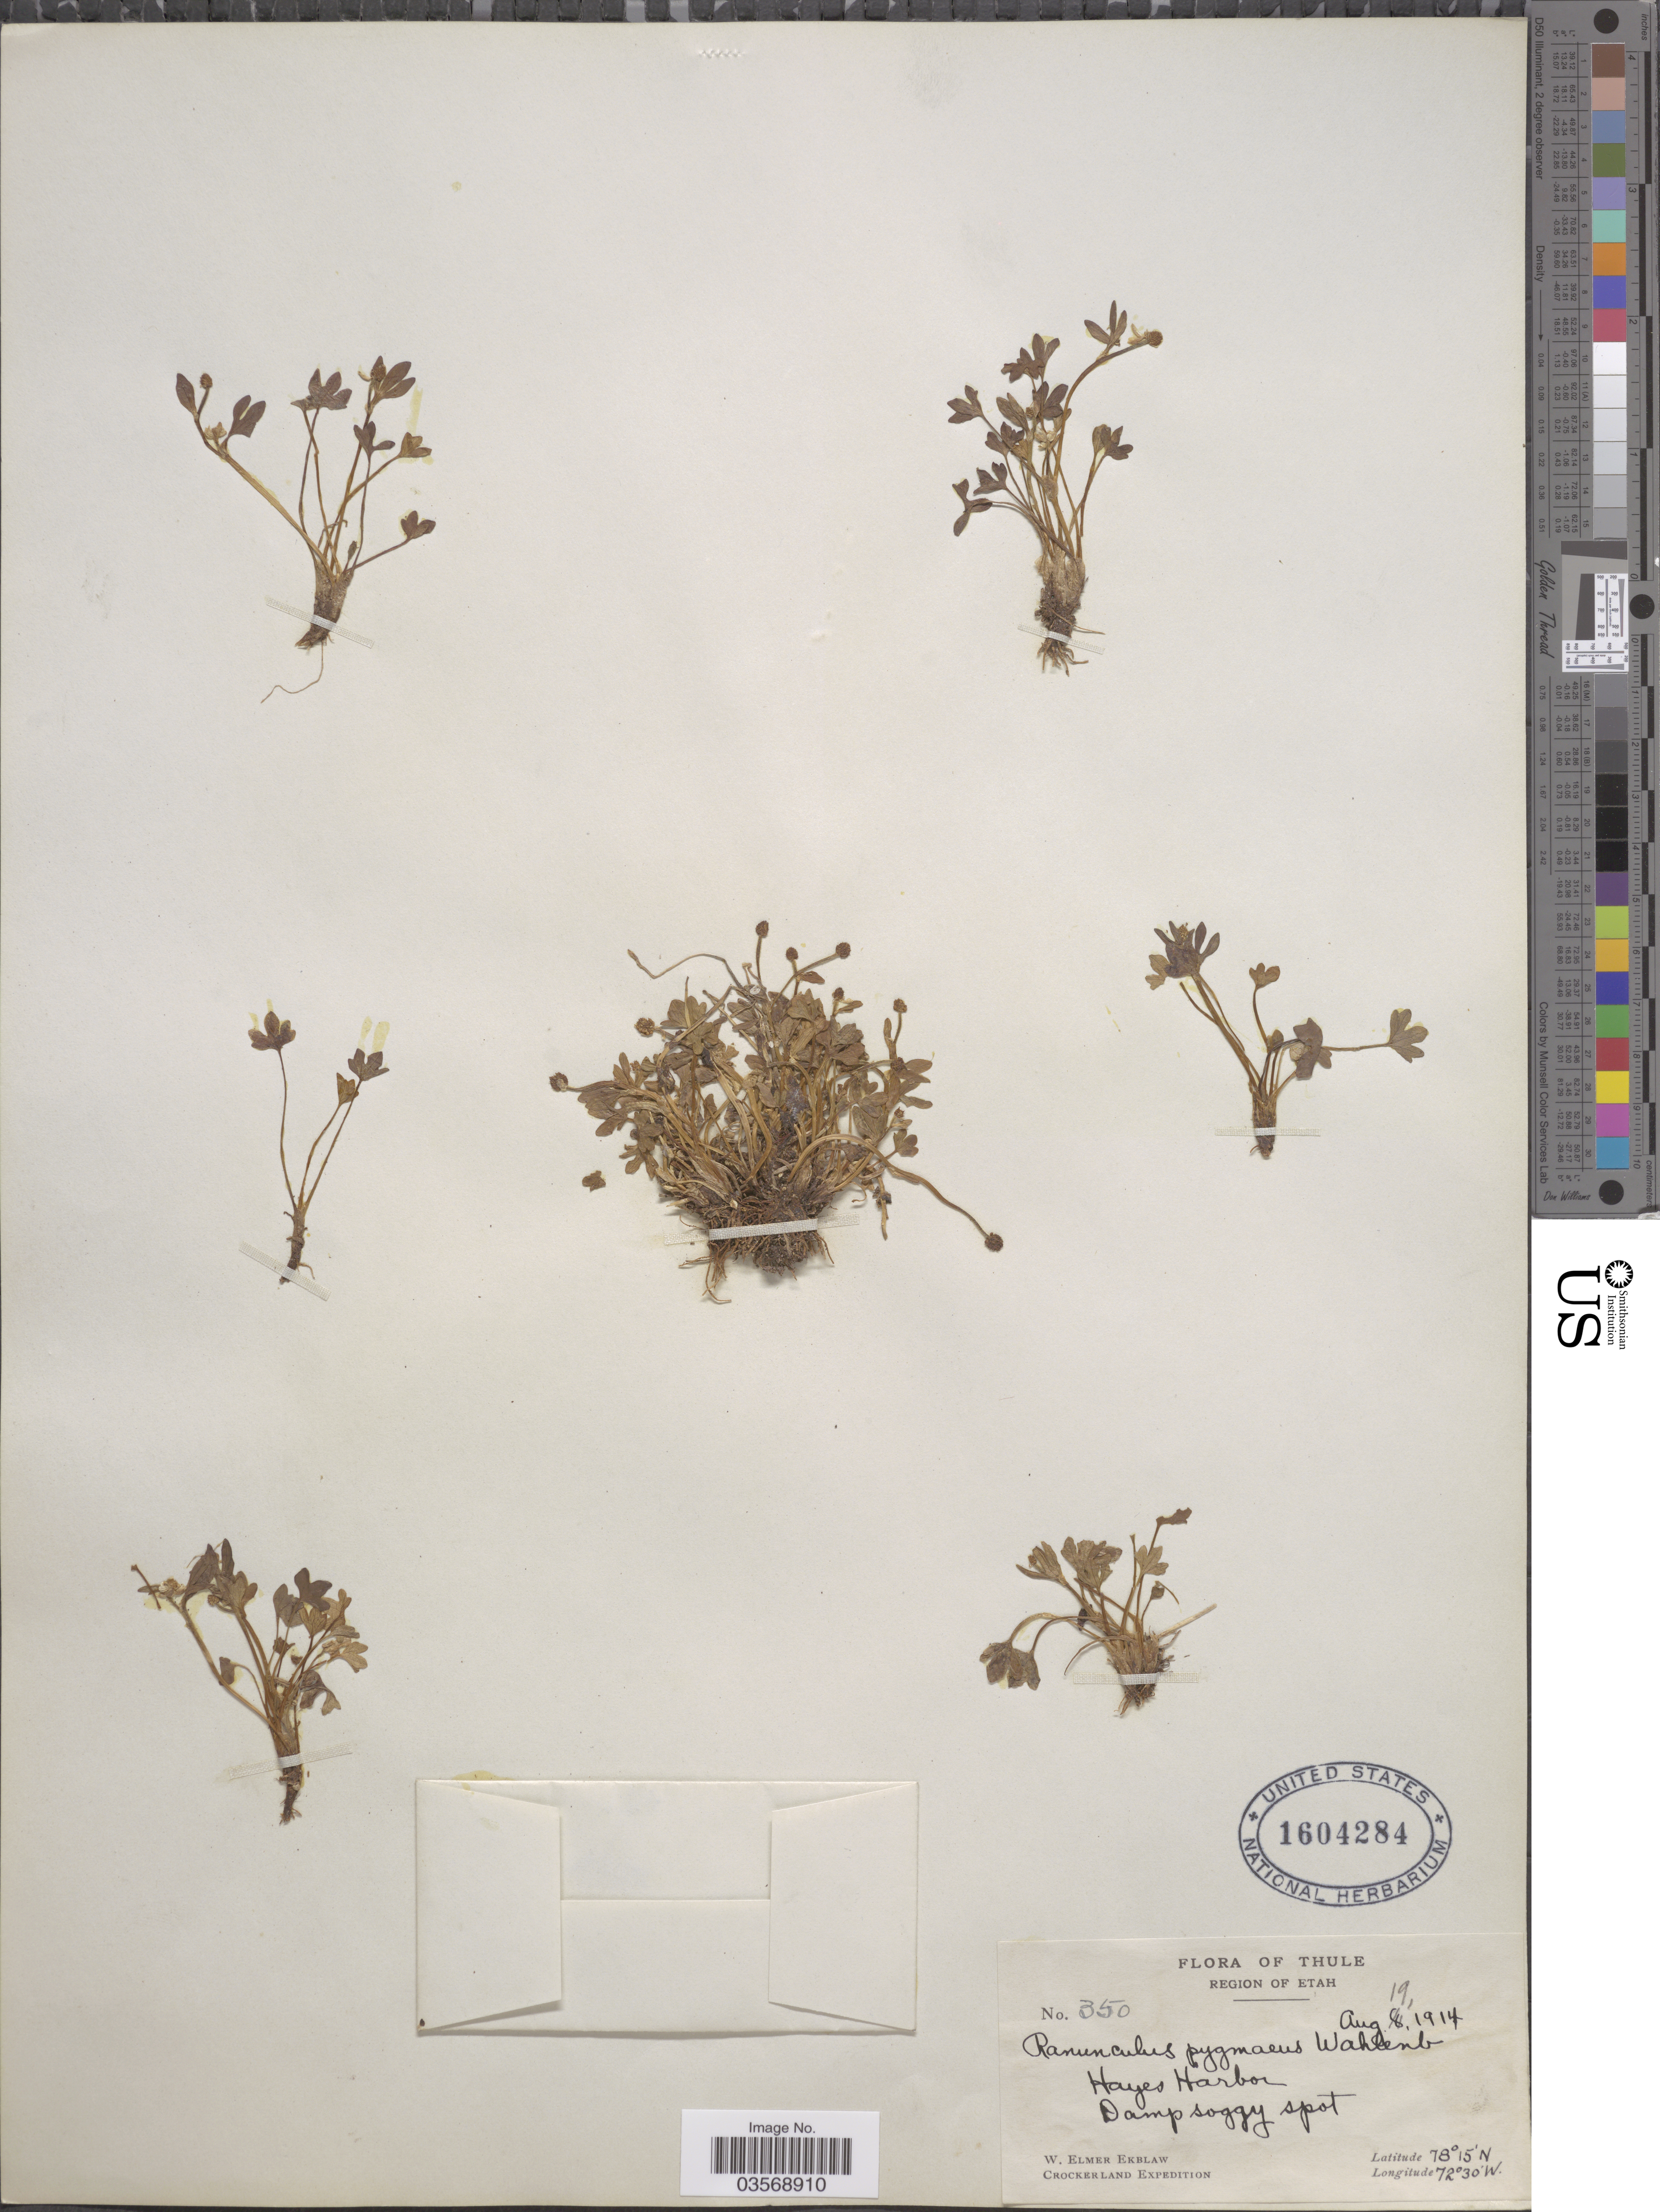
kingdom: Plantae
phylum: Tracheophyta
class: Magnoliopsida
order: Ranunculales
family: Ranunculaceae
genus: Ranunculus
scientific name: Ranunculus pygmaeus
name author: Wahlenb.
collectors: W. Ekblaw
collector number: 350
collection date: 1914-08-19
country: Greenland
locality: Thule. Region of Etah. Hayes Harbor.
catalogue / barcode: US 1604284